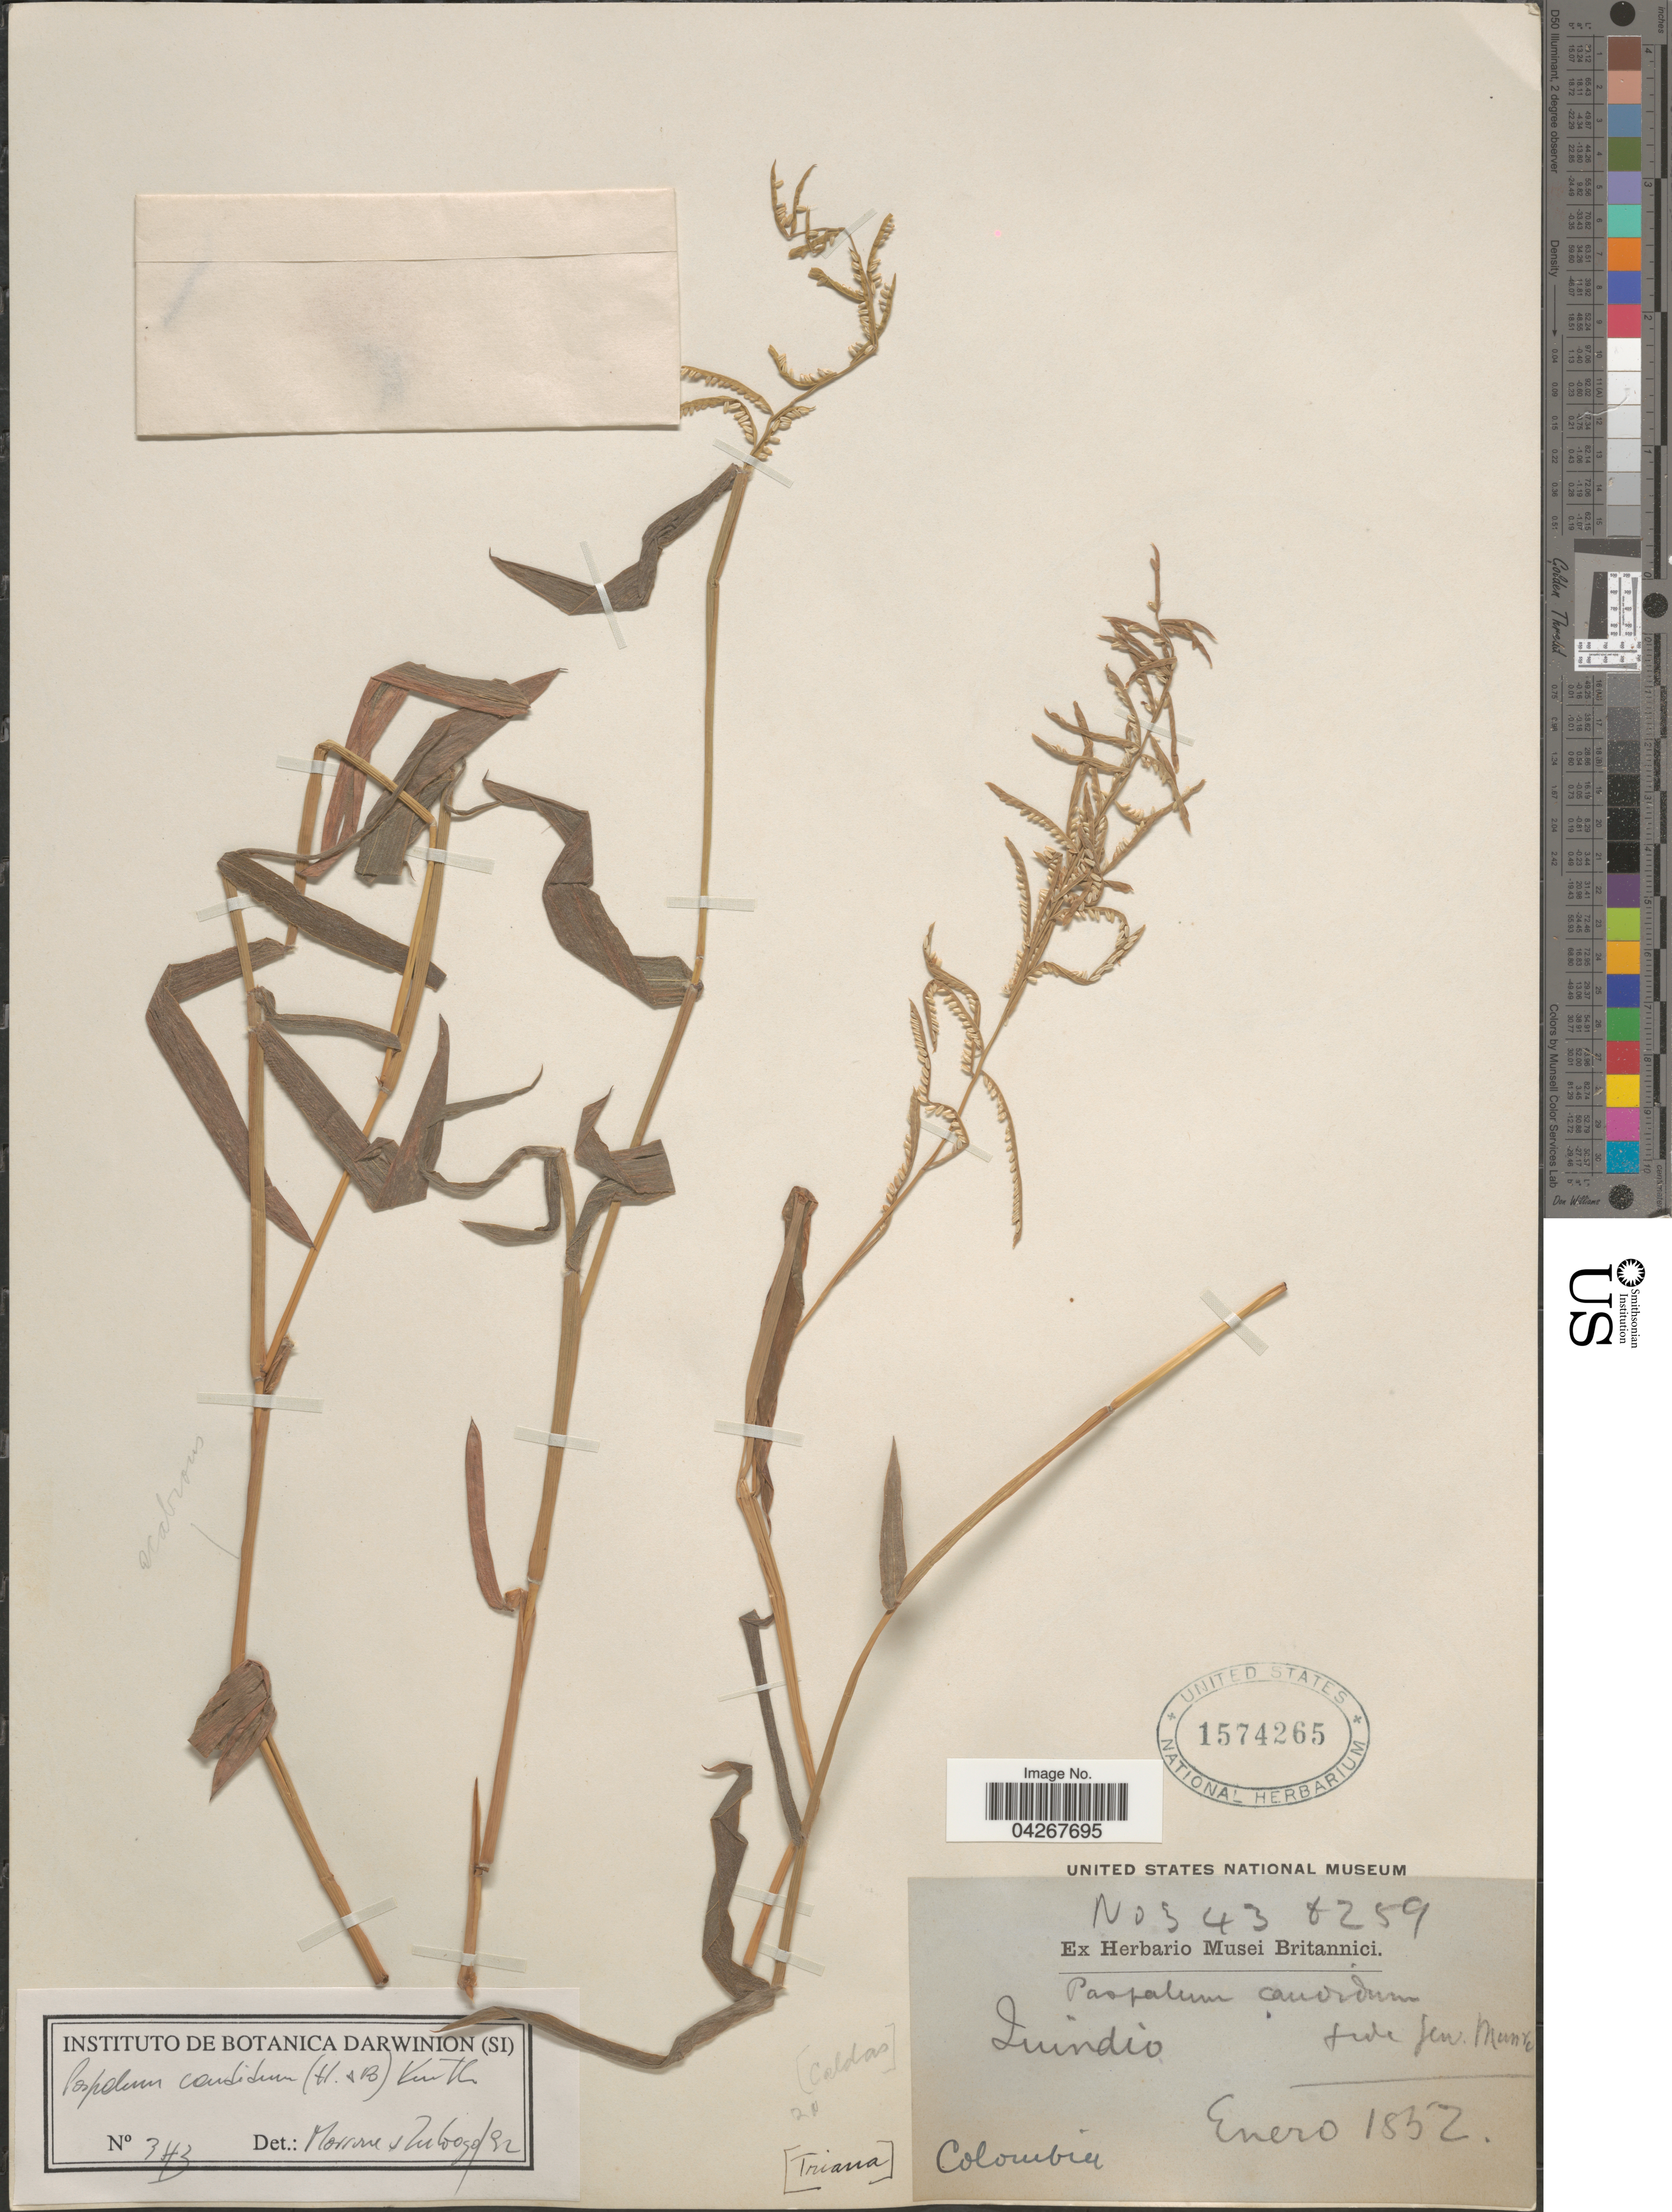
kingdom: Plantae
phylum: Tracheophyta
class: Liliopsida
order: Poales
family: Poaceae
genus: Paspalum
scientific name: Paspalum candidum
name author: (Humb. & Bonpl. ex Fleugge) Kunth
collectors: Triana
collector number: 343&259?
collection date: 1852-01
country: Colombia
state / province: Caldas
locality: Quindio.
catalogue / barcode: US 1574265